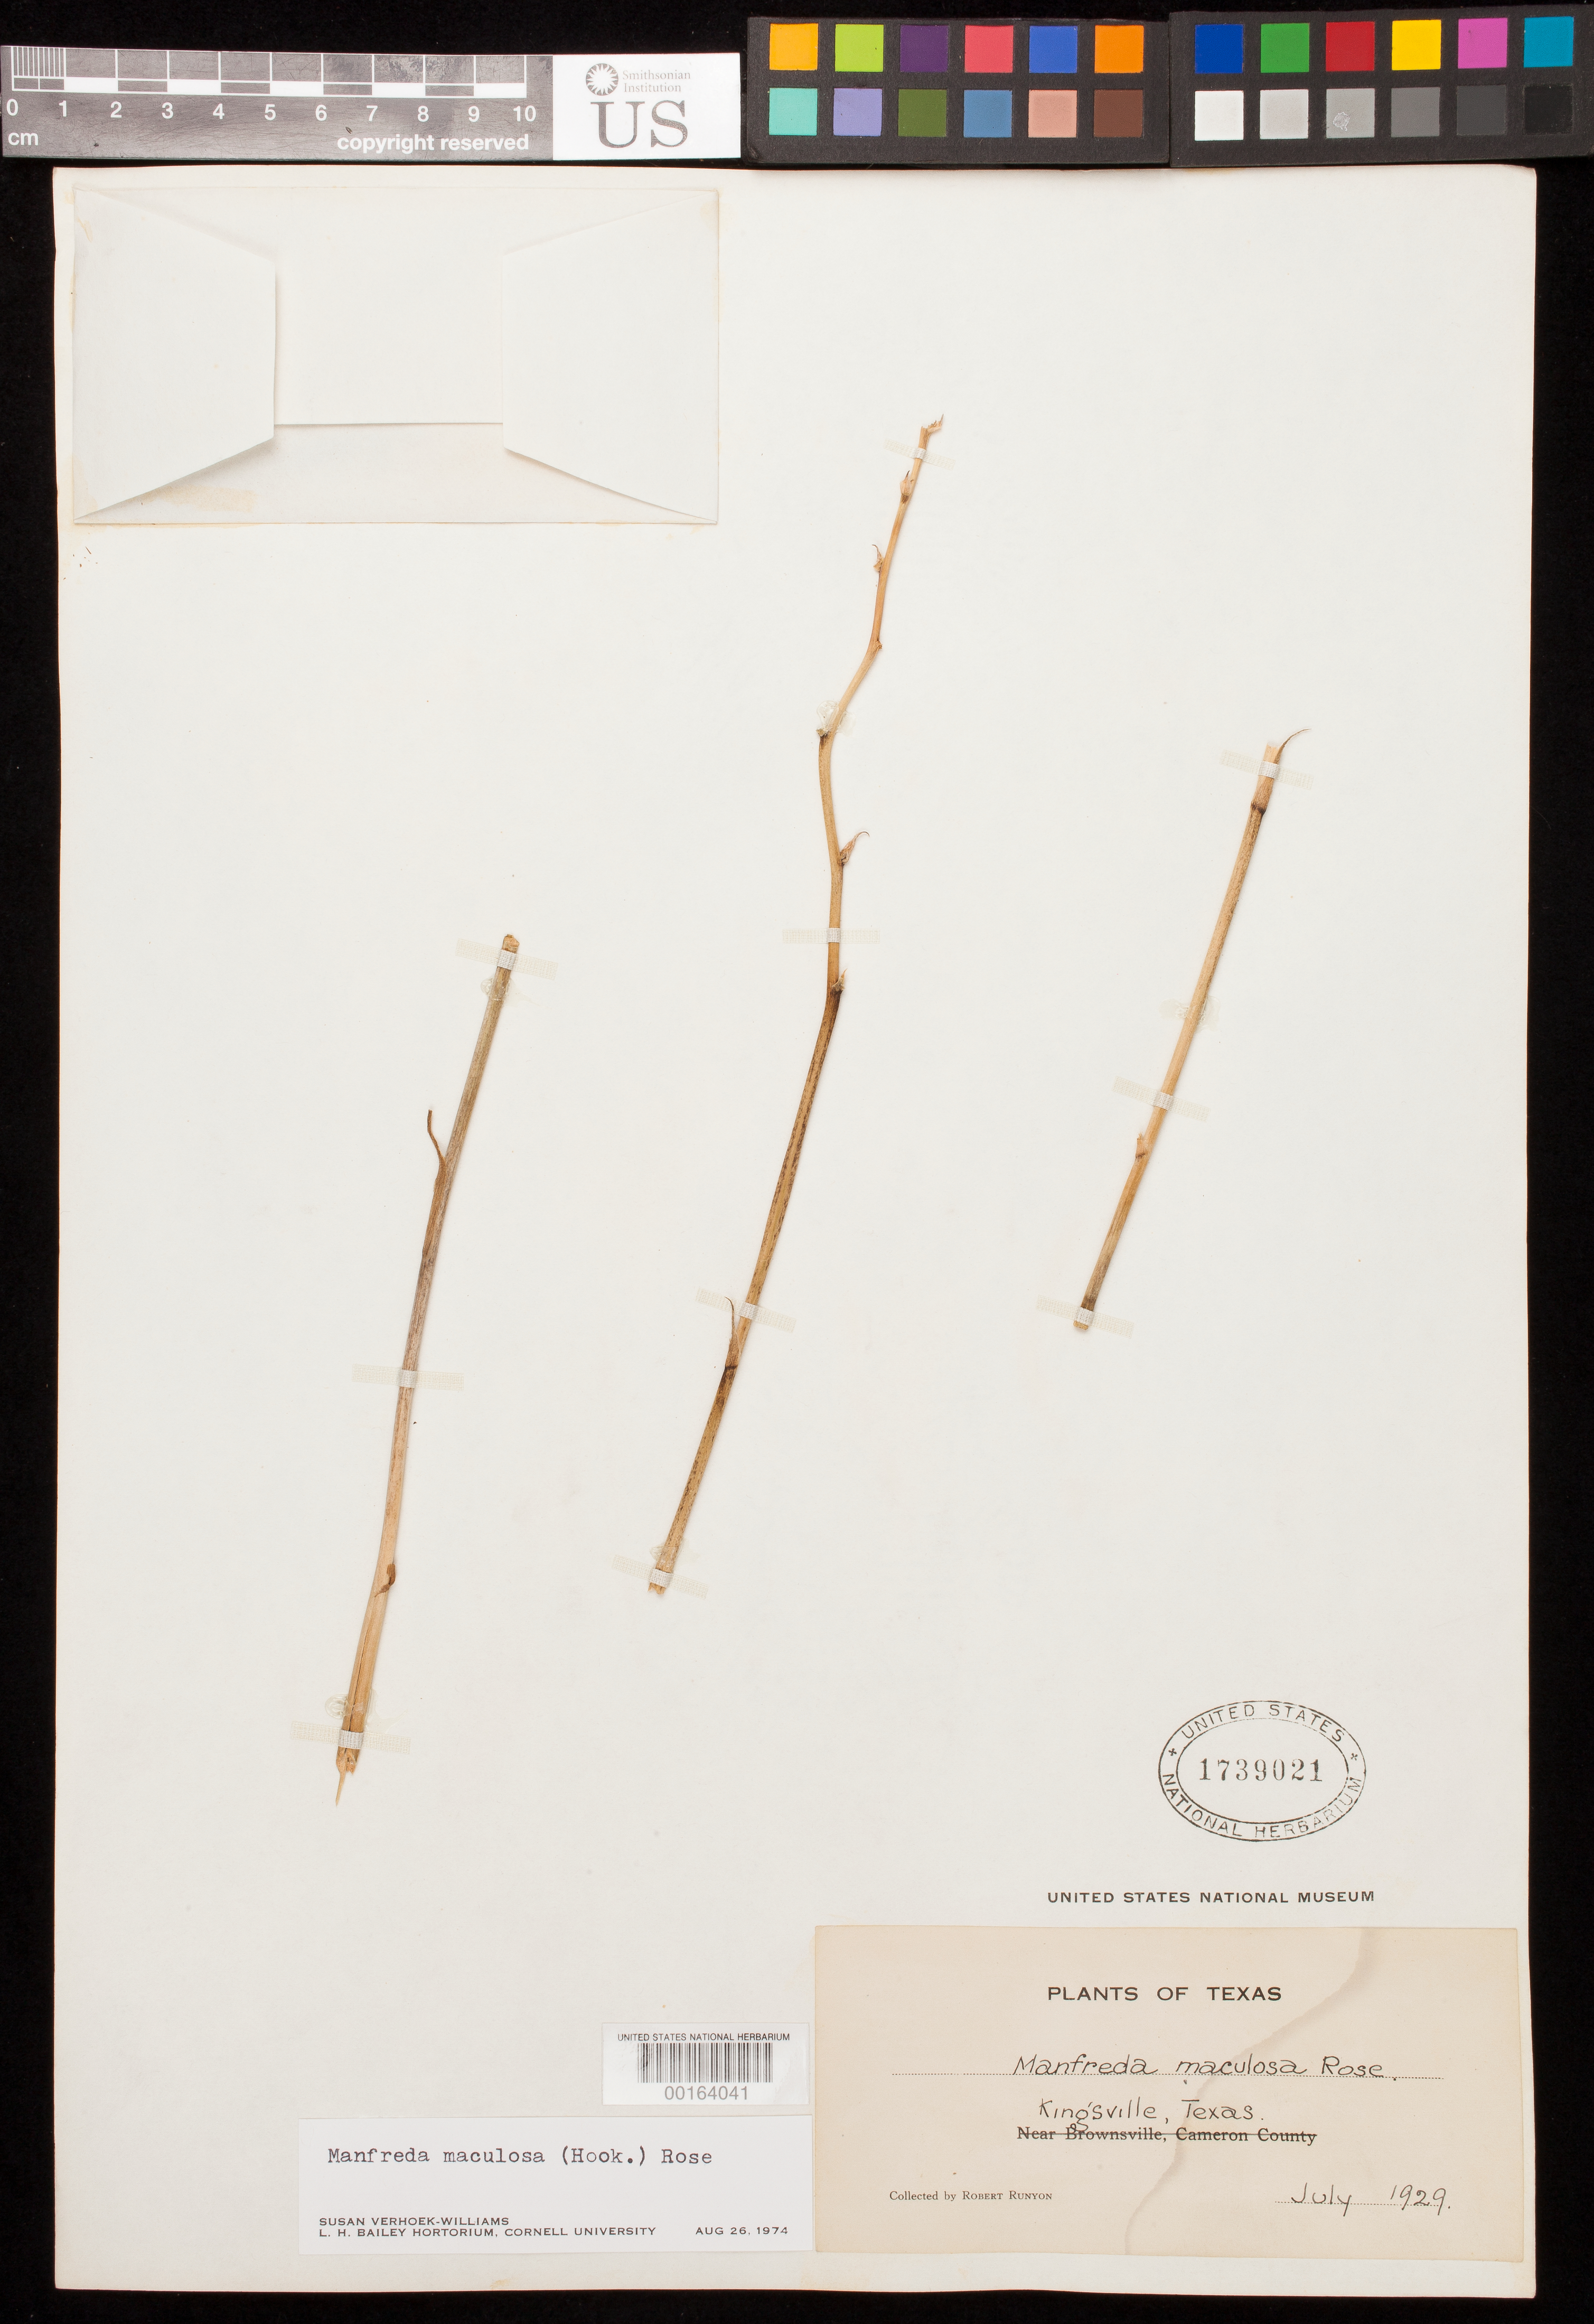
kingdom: Plantae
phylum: Tracheophyta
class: Liliopsida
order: Asparagales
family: Asparagaceae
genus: Manfreda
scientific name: Manfreda maculosa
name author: (Hook.) Rose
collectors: R. Runyon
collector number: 20011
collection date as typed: Jul 1929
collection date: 1929-07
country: United States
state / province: Texas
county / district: Kleberg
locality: Kingsville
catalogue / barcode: US 1739021